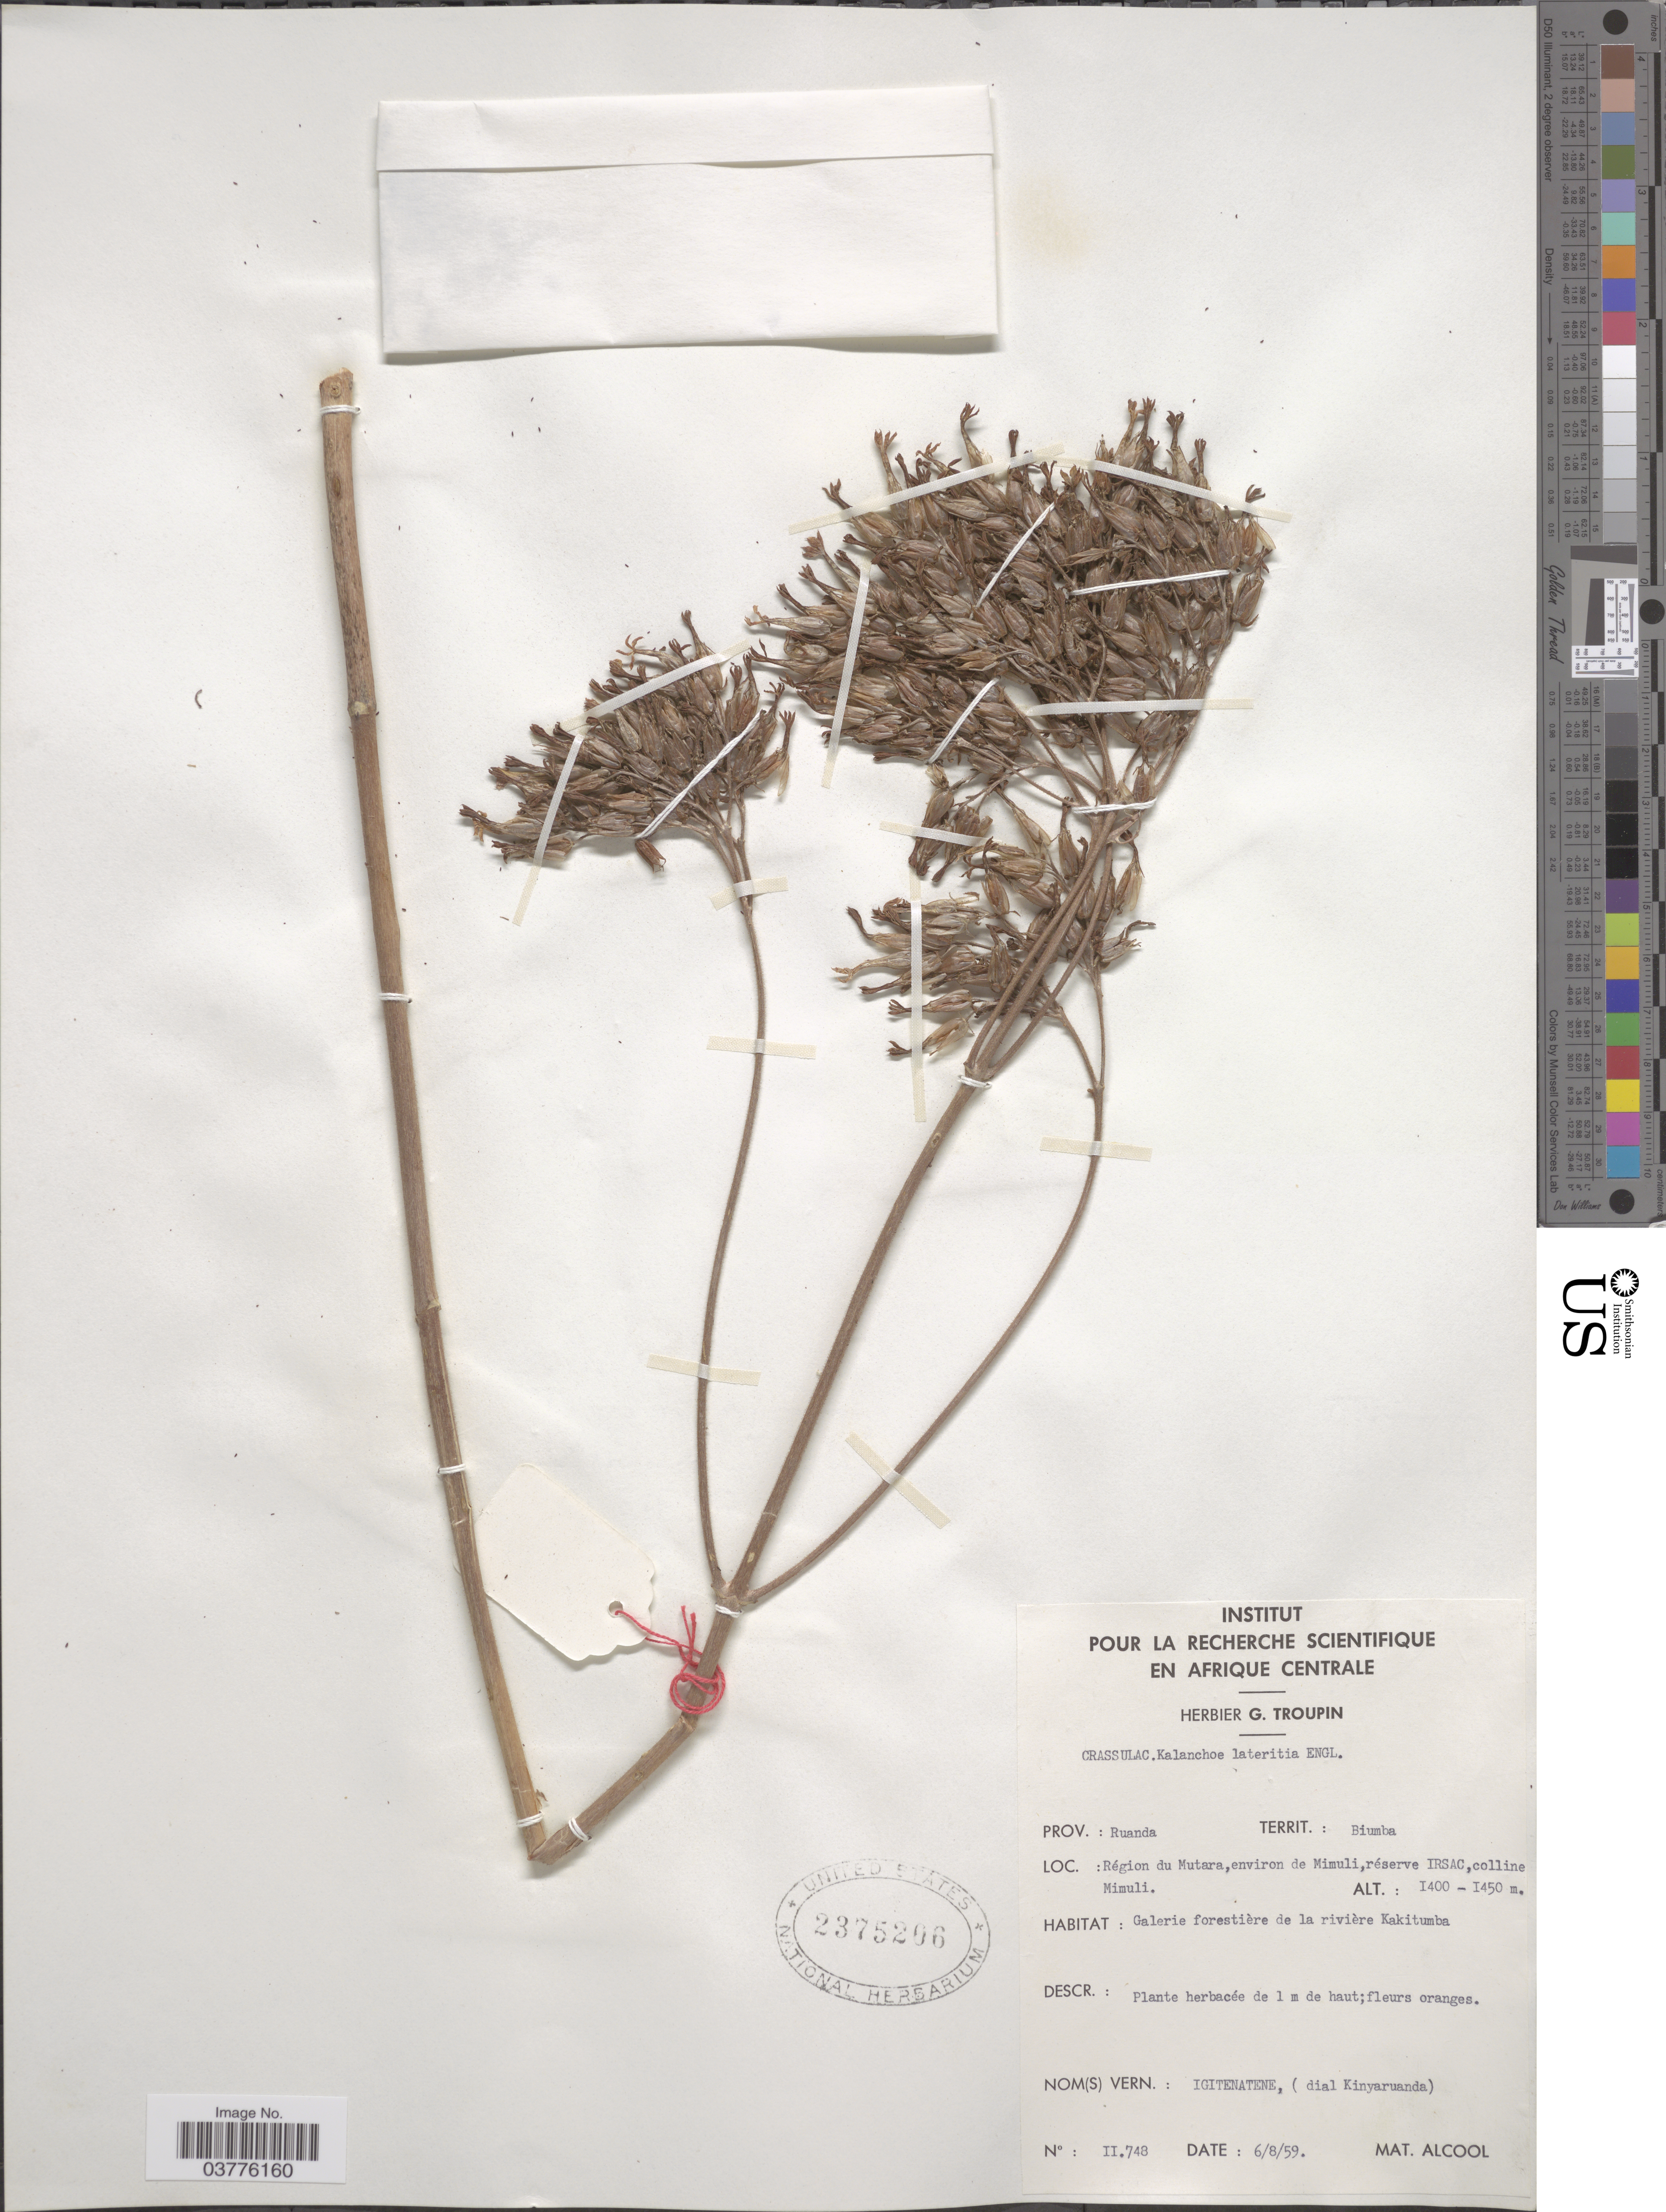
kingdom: Plantae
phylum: Tracheophyta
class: Magnoliopsida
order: Saxifragales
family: Crassulaceae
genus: Kalanchoe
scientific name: Kalanchoe lateritia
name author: Engl.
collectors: ex herb. G. Troupin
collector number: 11748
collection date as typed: Transcribed d/m/y: 6/8/59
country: Rwanda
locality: Territ.: Biumba. Région du Mutara, environ de Mimuli, réserve IRSAC, colline Mimuli. Galerie forestière de la rivière Kakitumba.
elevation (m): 1400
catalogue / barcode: US 2375206